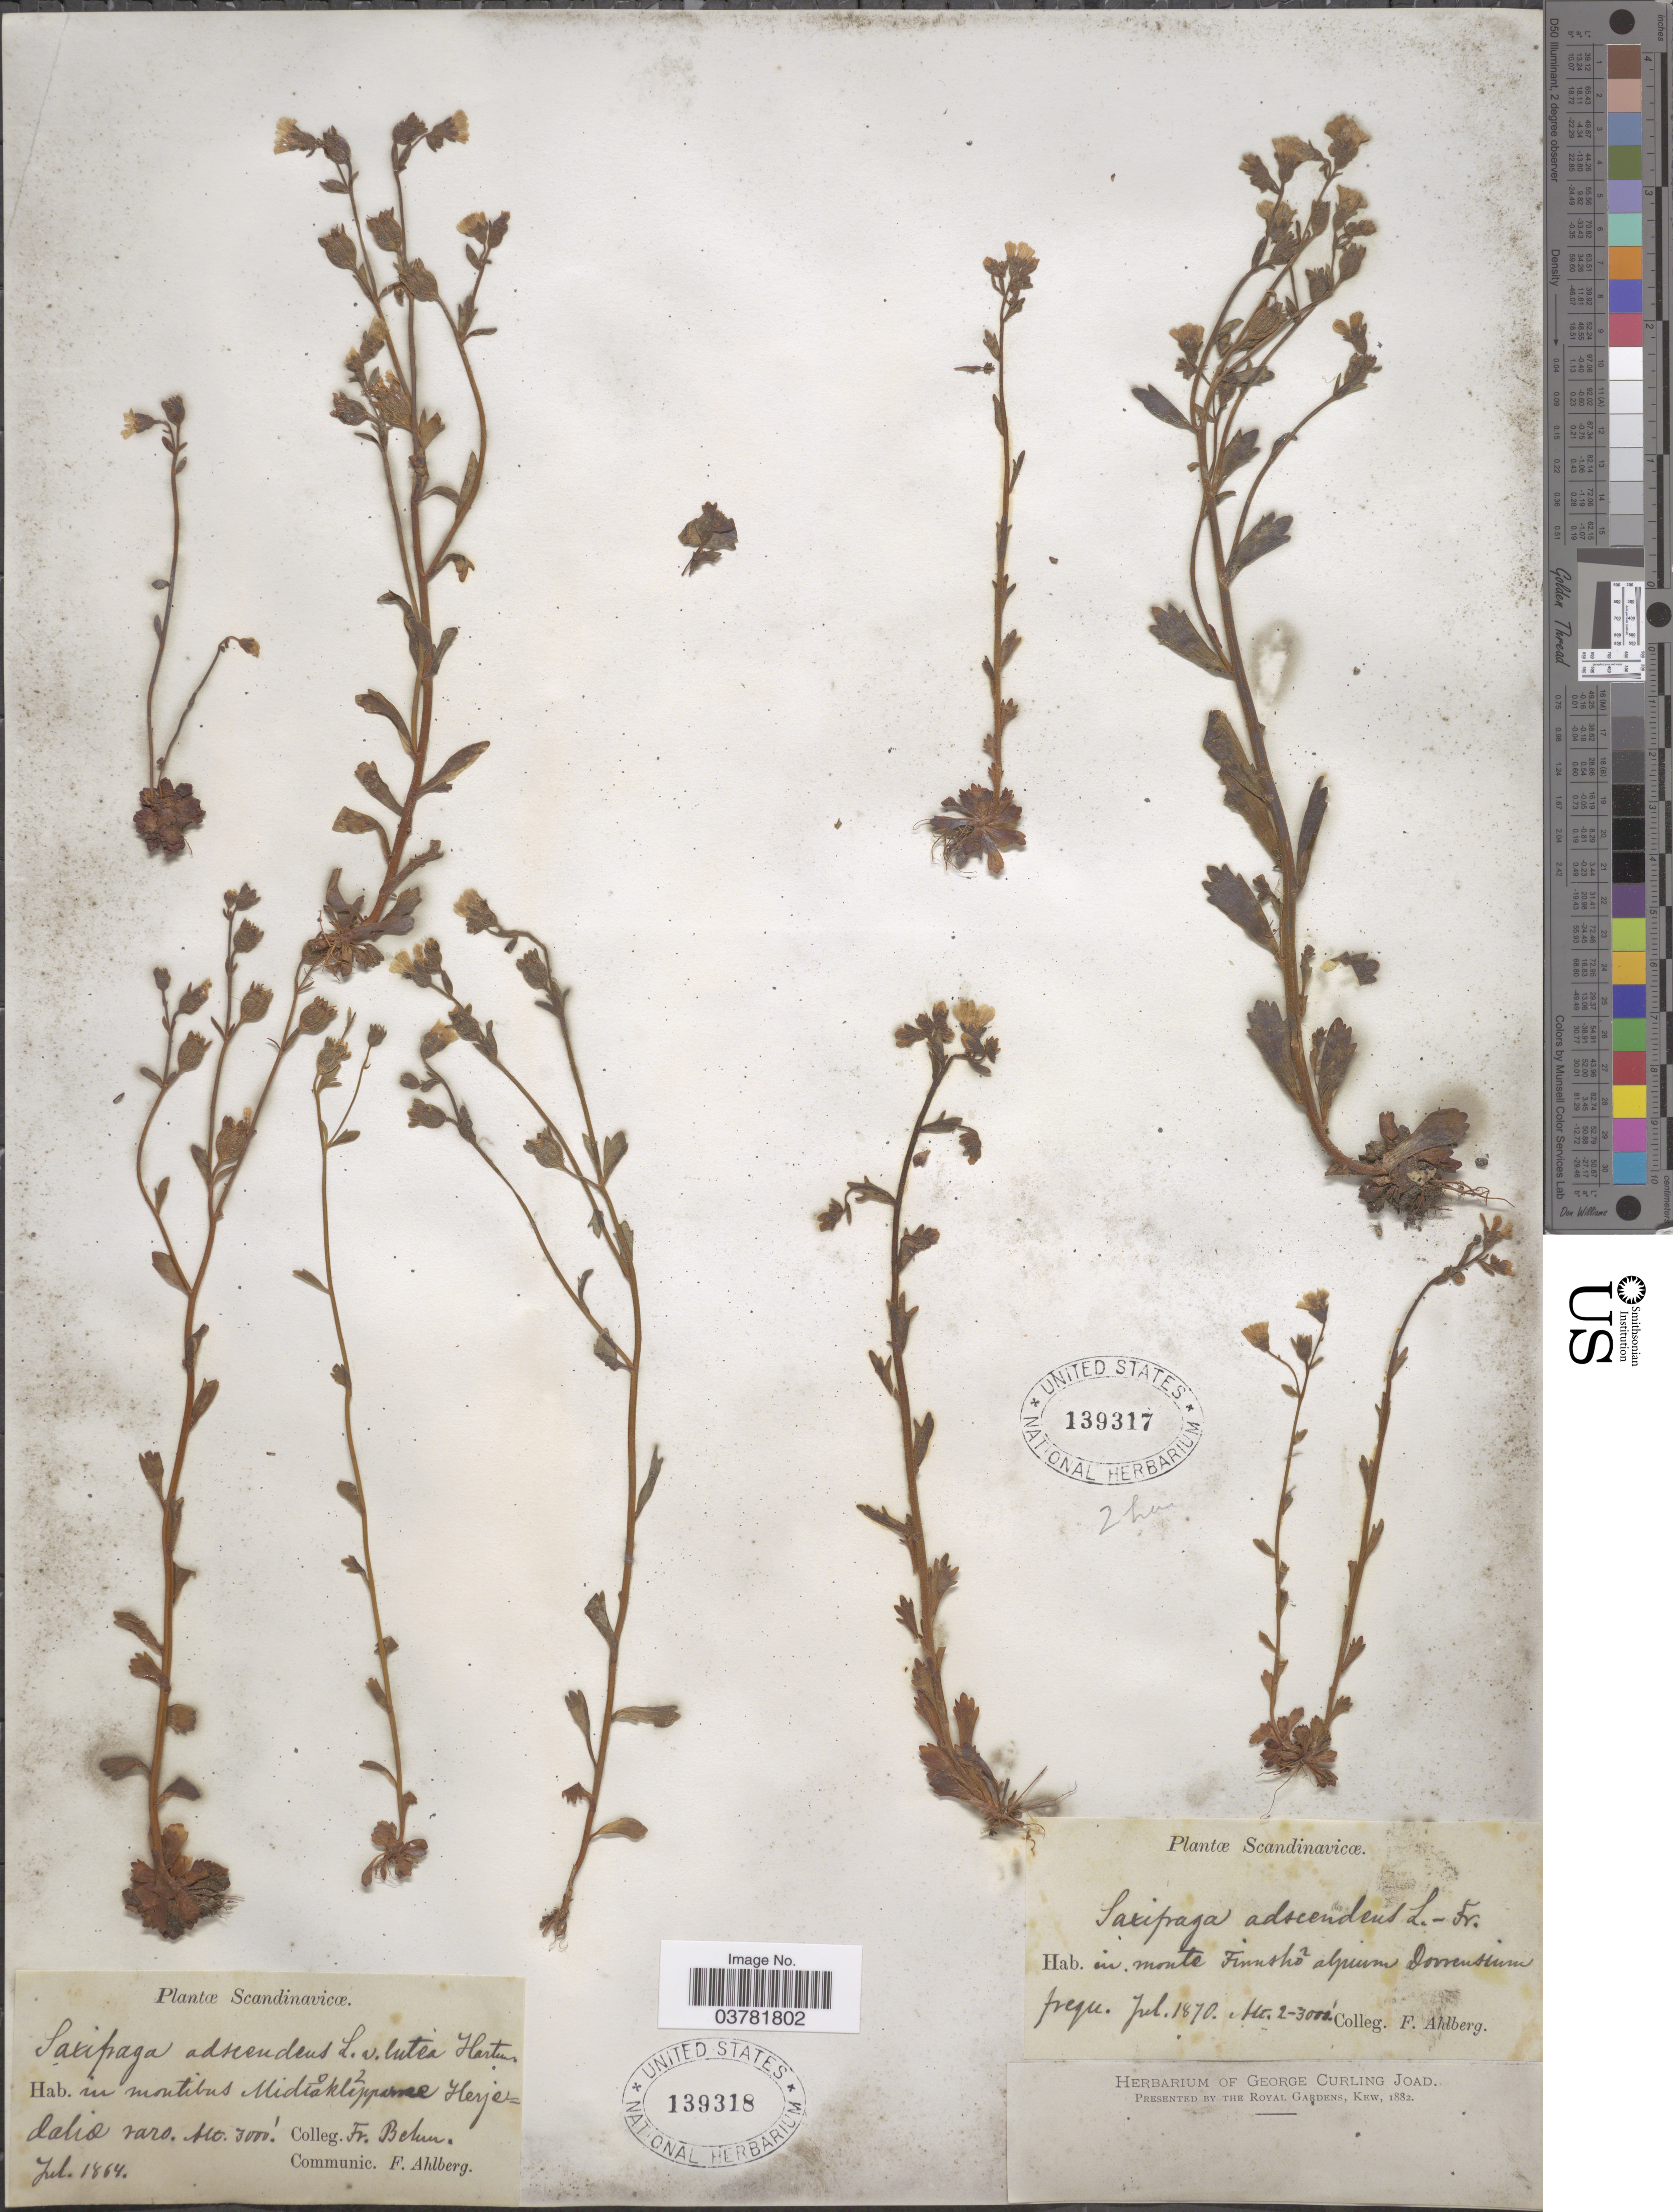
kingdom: Plantae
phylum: Tracheophyta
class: Magnoliopsida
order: Saxifragales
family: Saxifragaceae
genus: Saxifraga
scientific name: Saxifraga adscendens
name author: L.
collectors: F. Ahlberg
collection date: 1870-07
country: Norway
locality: Scandinavicæ. In monte Finnshõ alpium Dovrensium.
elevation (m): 610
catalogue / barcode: US 139317